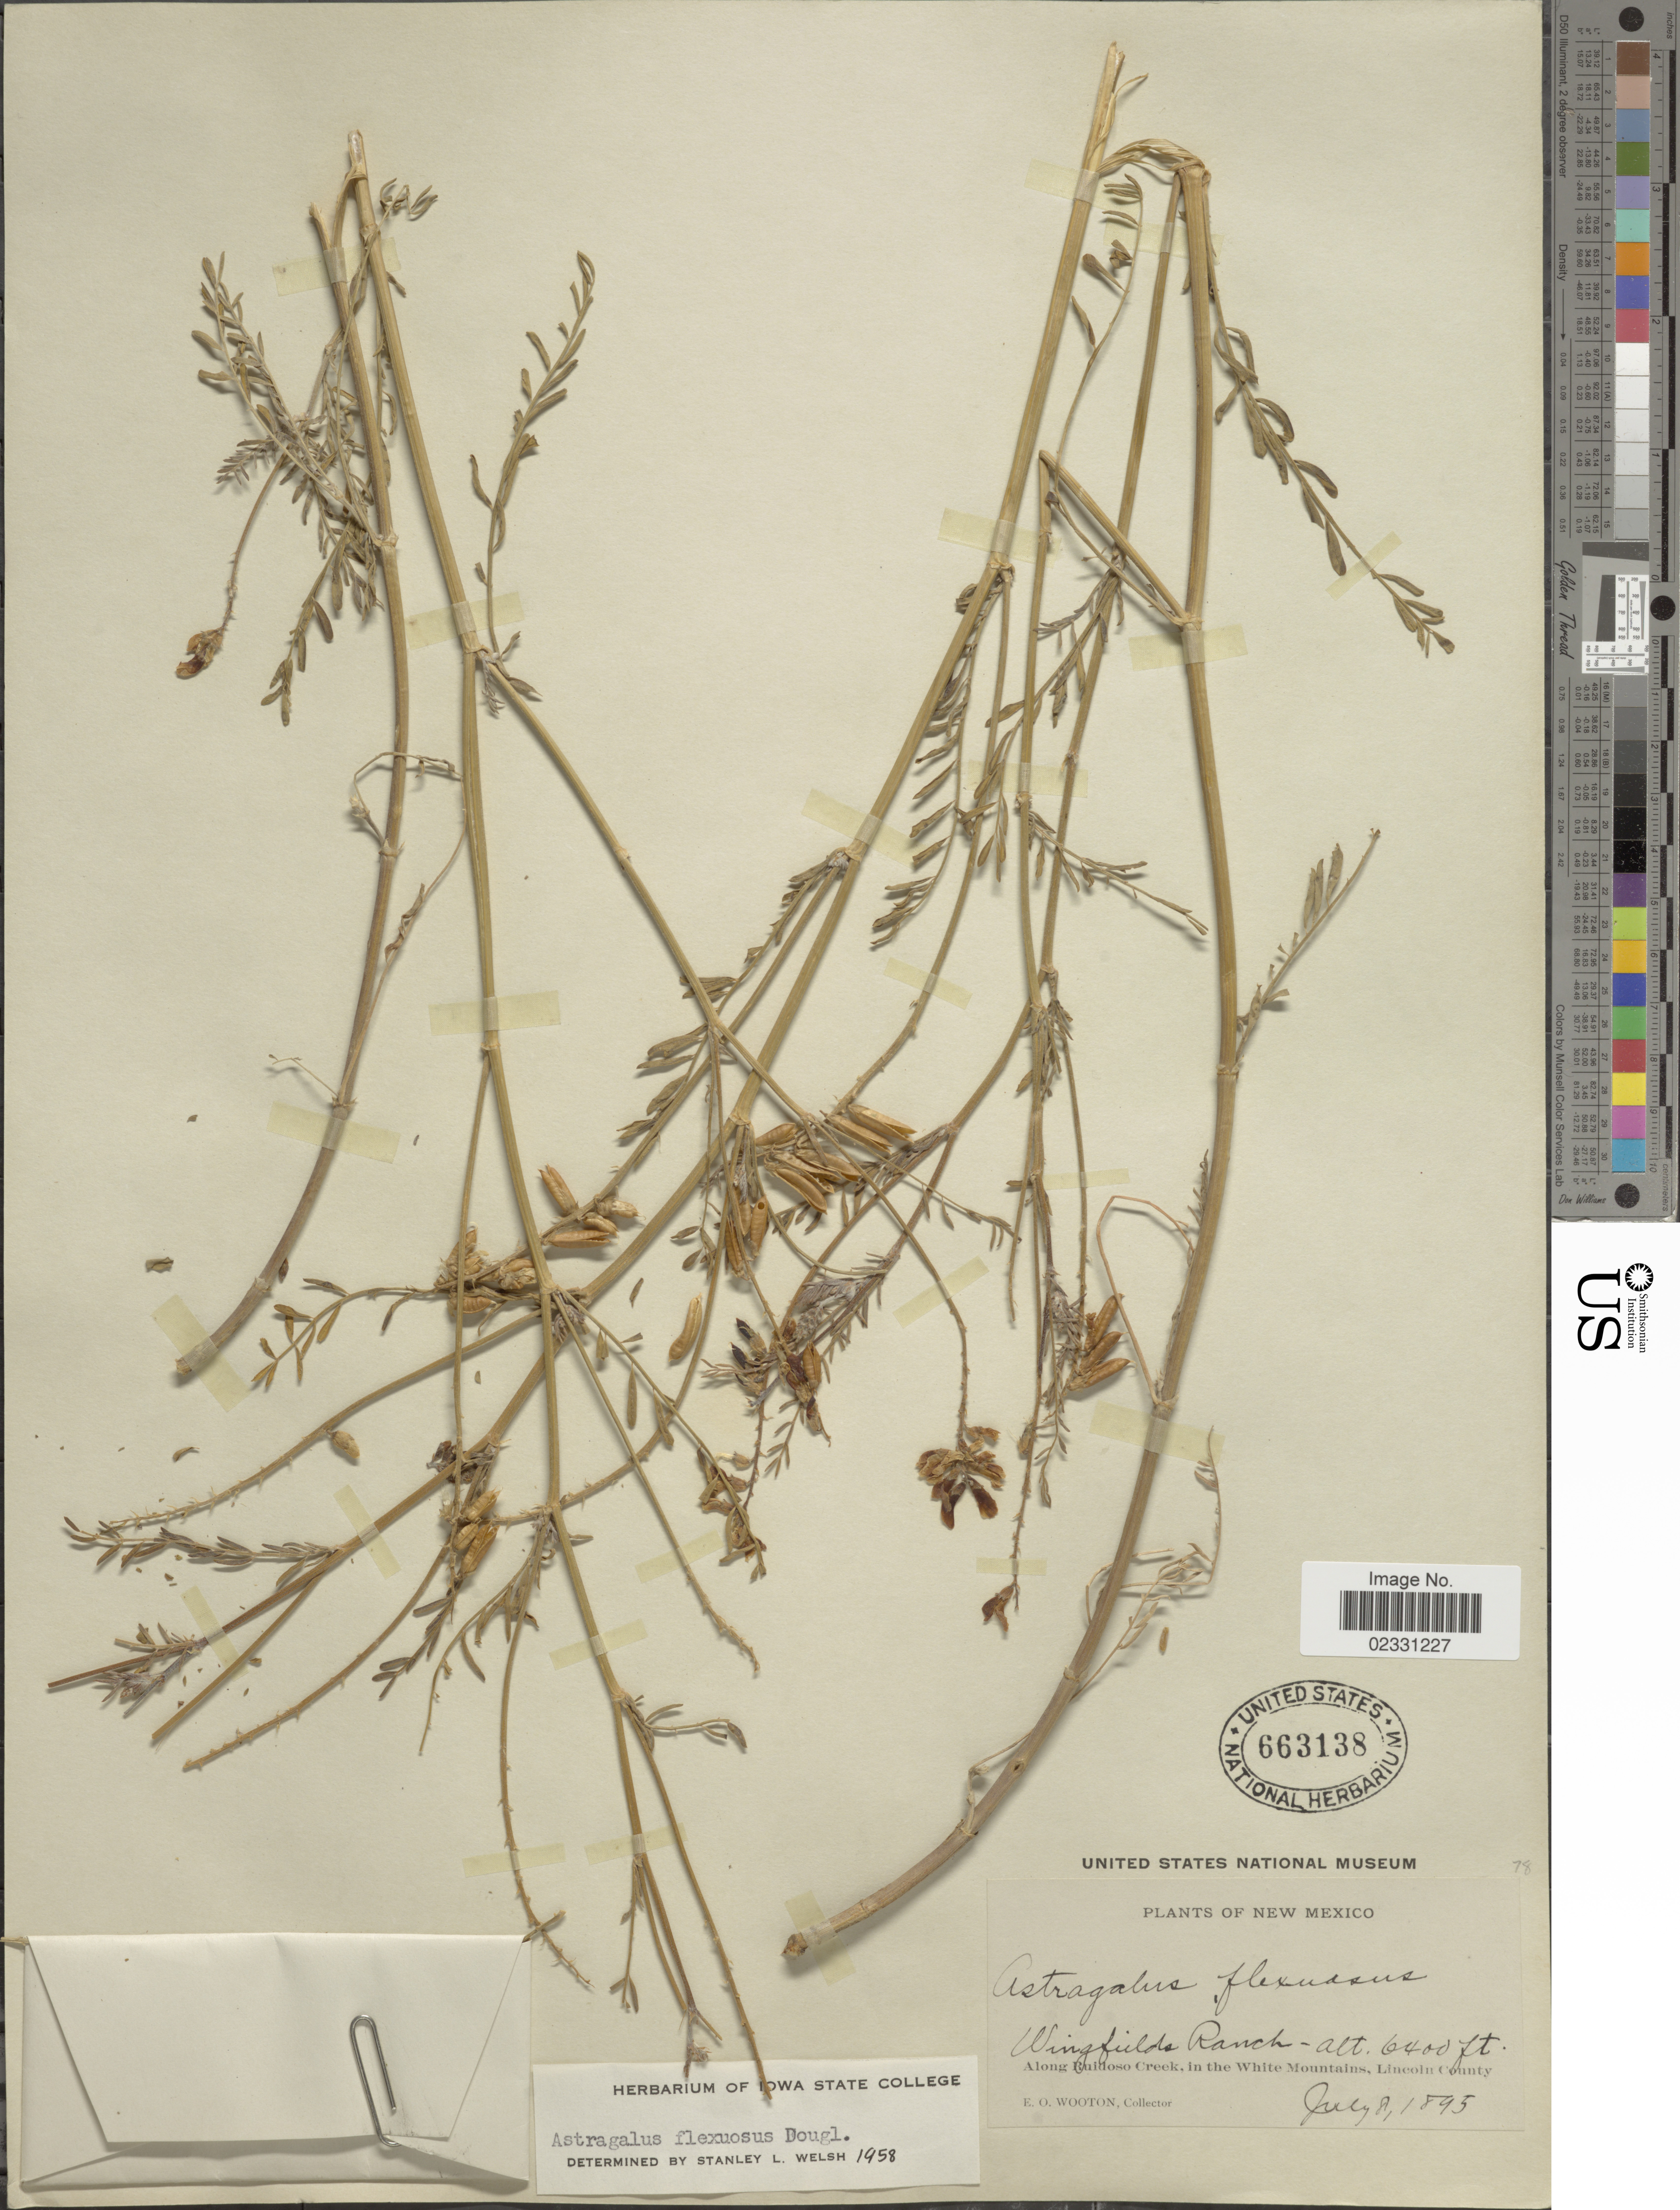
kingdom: Plantae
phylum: Tracheophyta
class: Magnoliopsida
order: Fabales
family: Fabaceae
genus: Astragalus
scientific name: Astragalus flexuosus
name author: (Hook.) Douglas ex G. Don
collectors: E. O. Wooton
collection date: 1895-07-08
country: United States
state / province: New Mexico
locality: Along Ruidoso Creek, in the White Mountains, Lincoln County. Wingfields Ranch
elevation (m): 1951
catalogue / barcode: US 663138